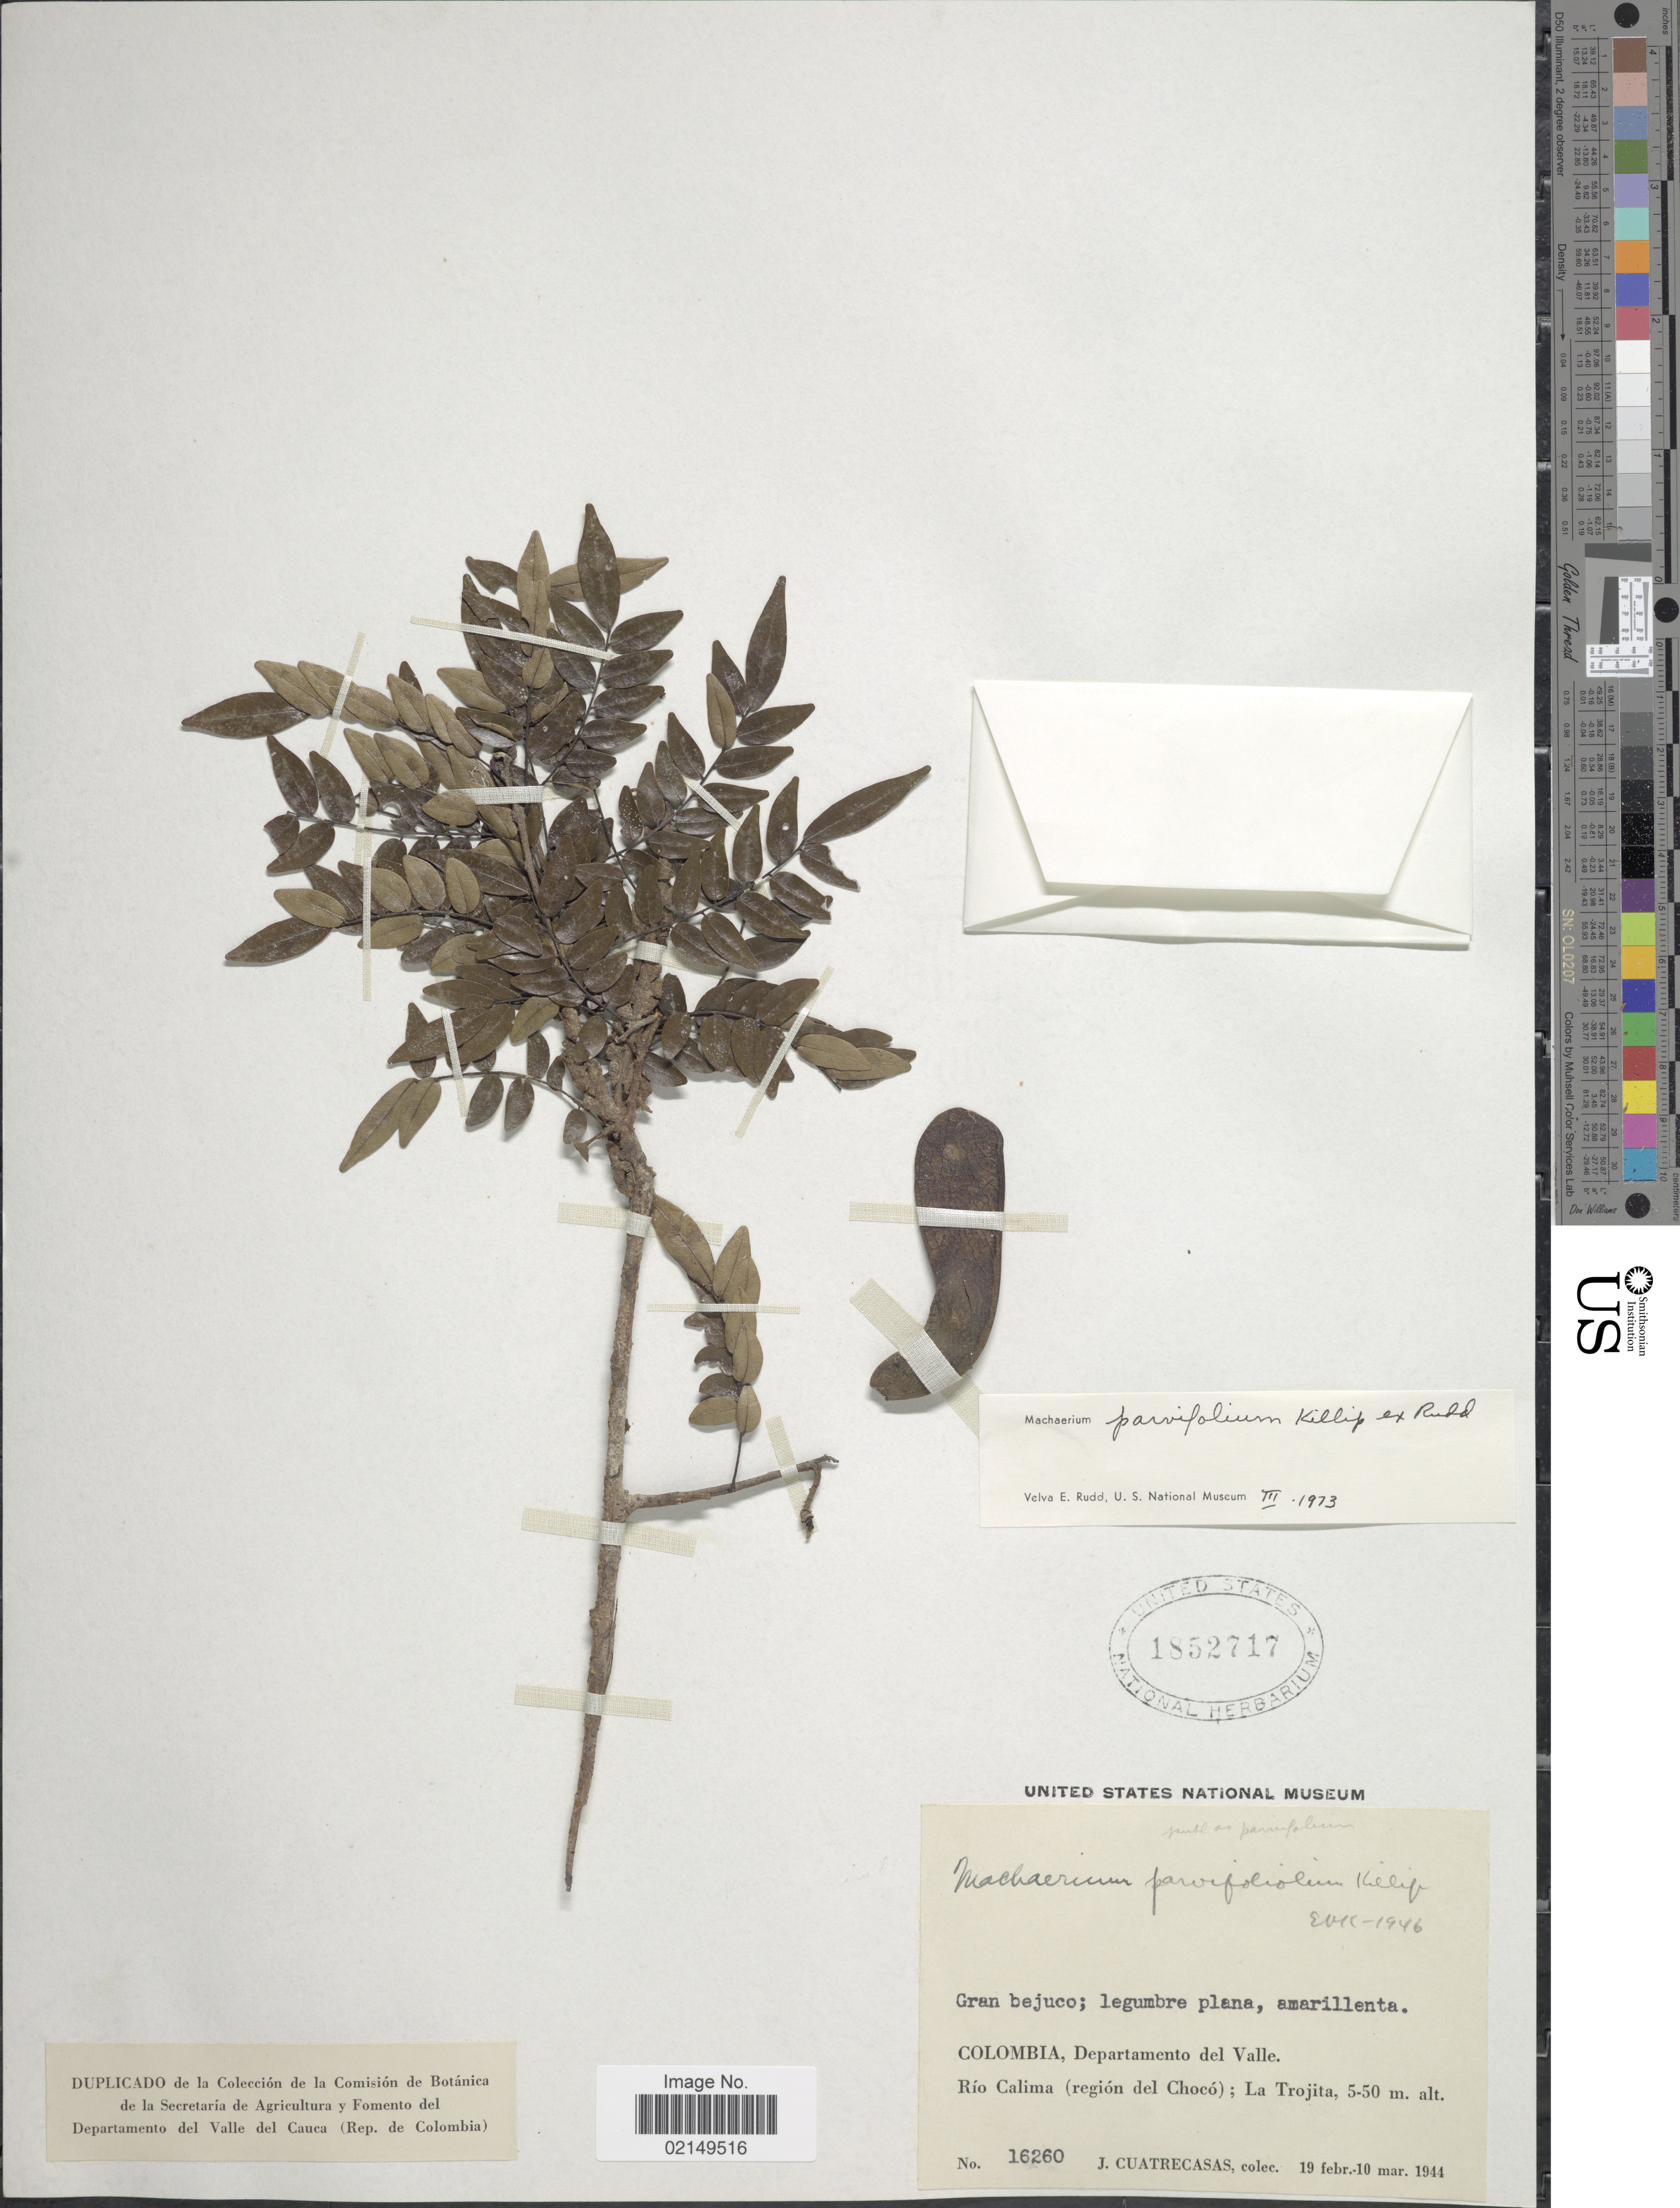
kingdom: Plantae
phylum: Tracheophyta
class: Magnoliopsida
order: Fabales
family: Fabaceae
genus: Machaerium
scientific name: Machaerium parvifolium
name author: Killip ex Rudd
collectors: J. Cuatrecasas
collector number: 16260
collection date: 1944-02-19/1944-03-10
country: Colombia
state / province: Valle del Cauca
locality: Gran bejuco, Colombia, Departamento del Valle, Rio Calima (region del Choco): La Trojita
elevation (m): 5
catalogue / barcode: US 1852717